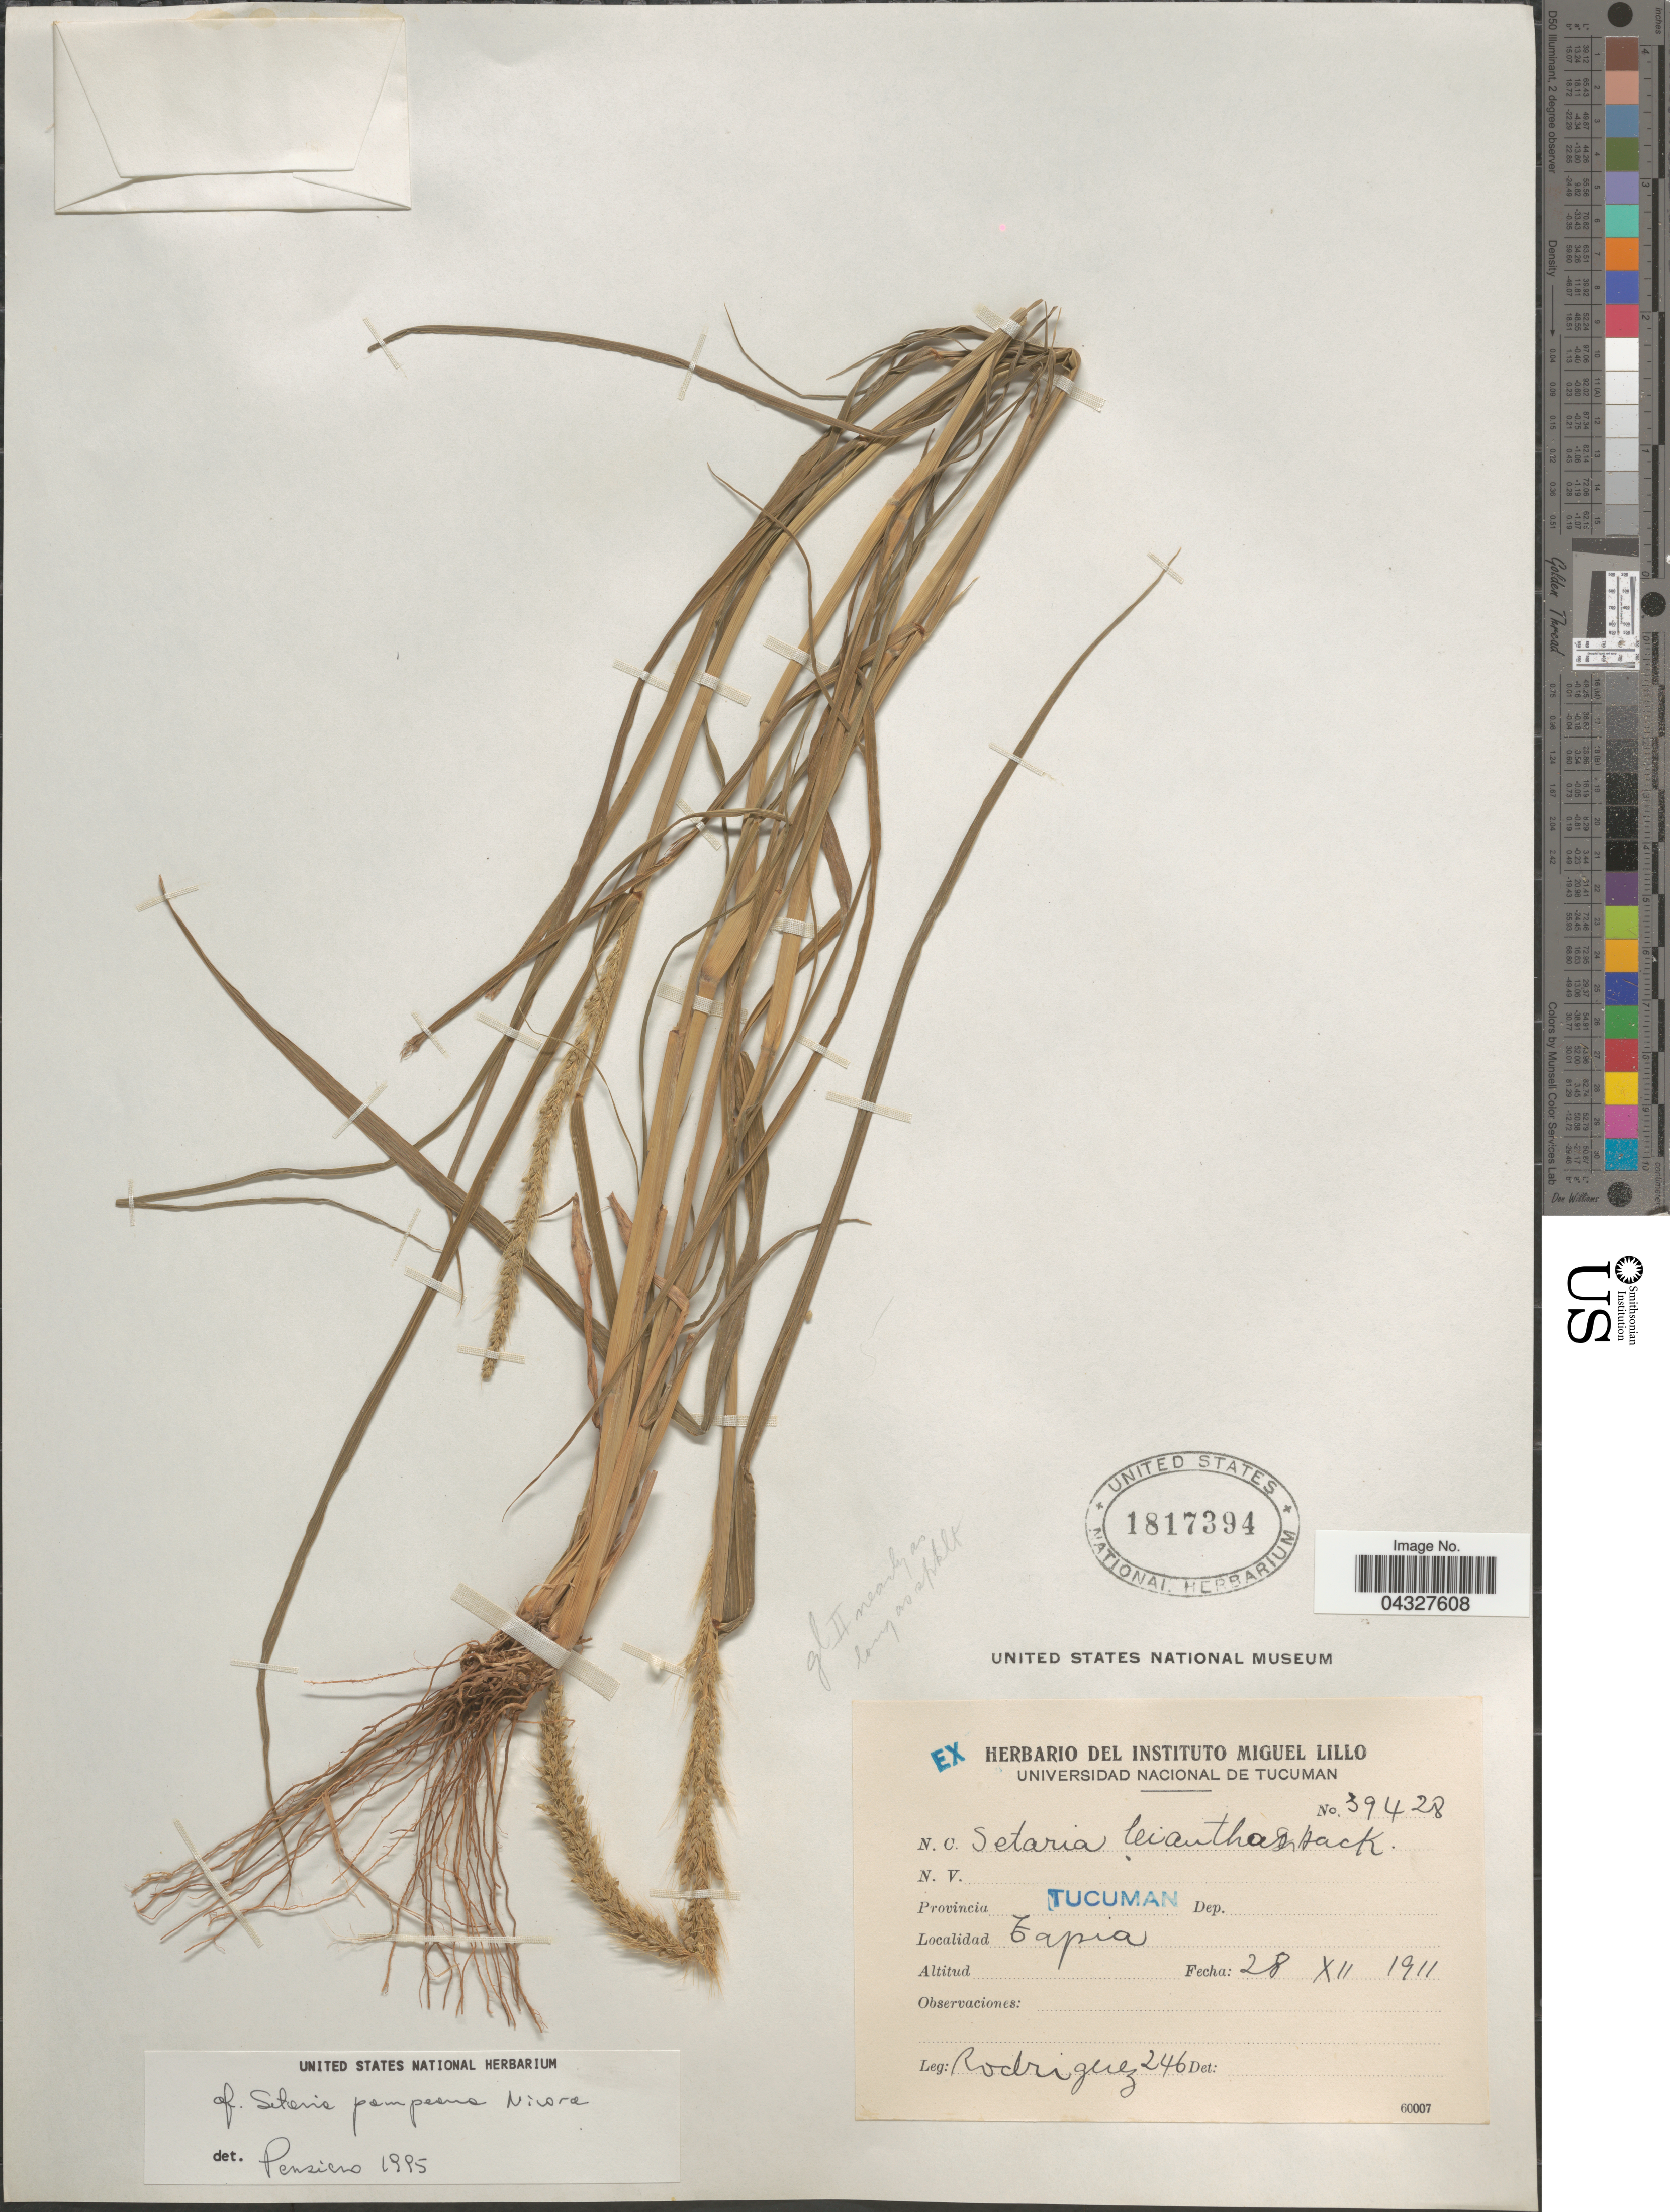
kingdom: Plantae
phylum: Tracheophyta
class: Liliopsida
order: Poales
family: Poaceae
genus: Setaria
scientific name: Setaria pampeana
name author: Parodi ex Nicora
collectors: Rodriguez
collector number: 246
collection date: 1911-12-28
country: Argentina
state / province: Tucuman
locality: Tapia.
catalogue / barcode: US 1817394